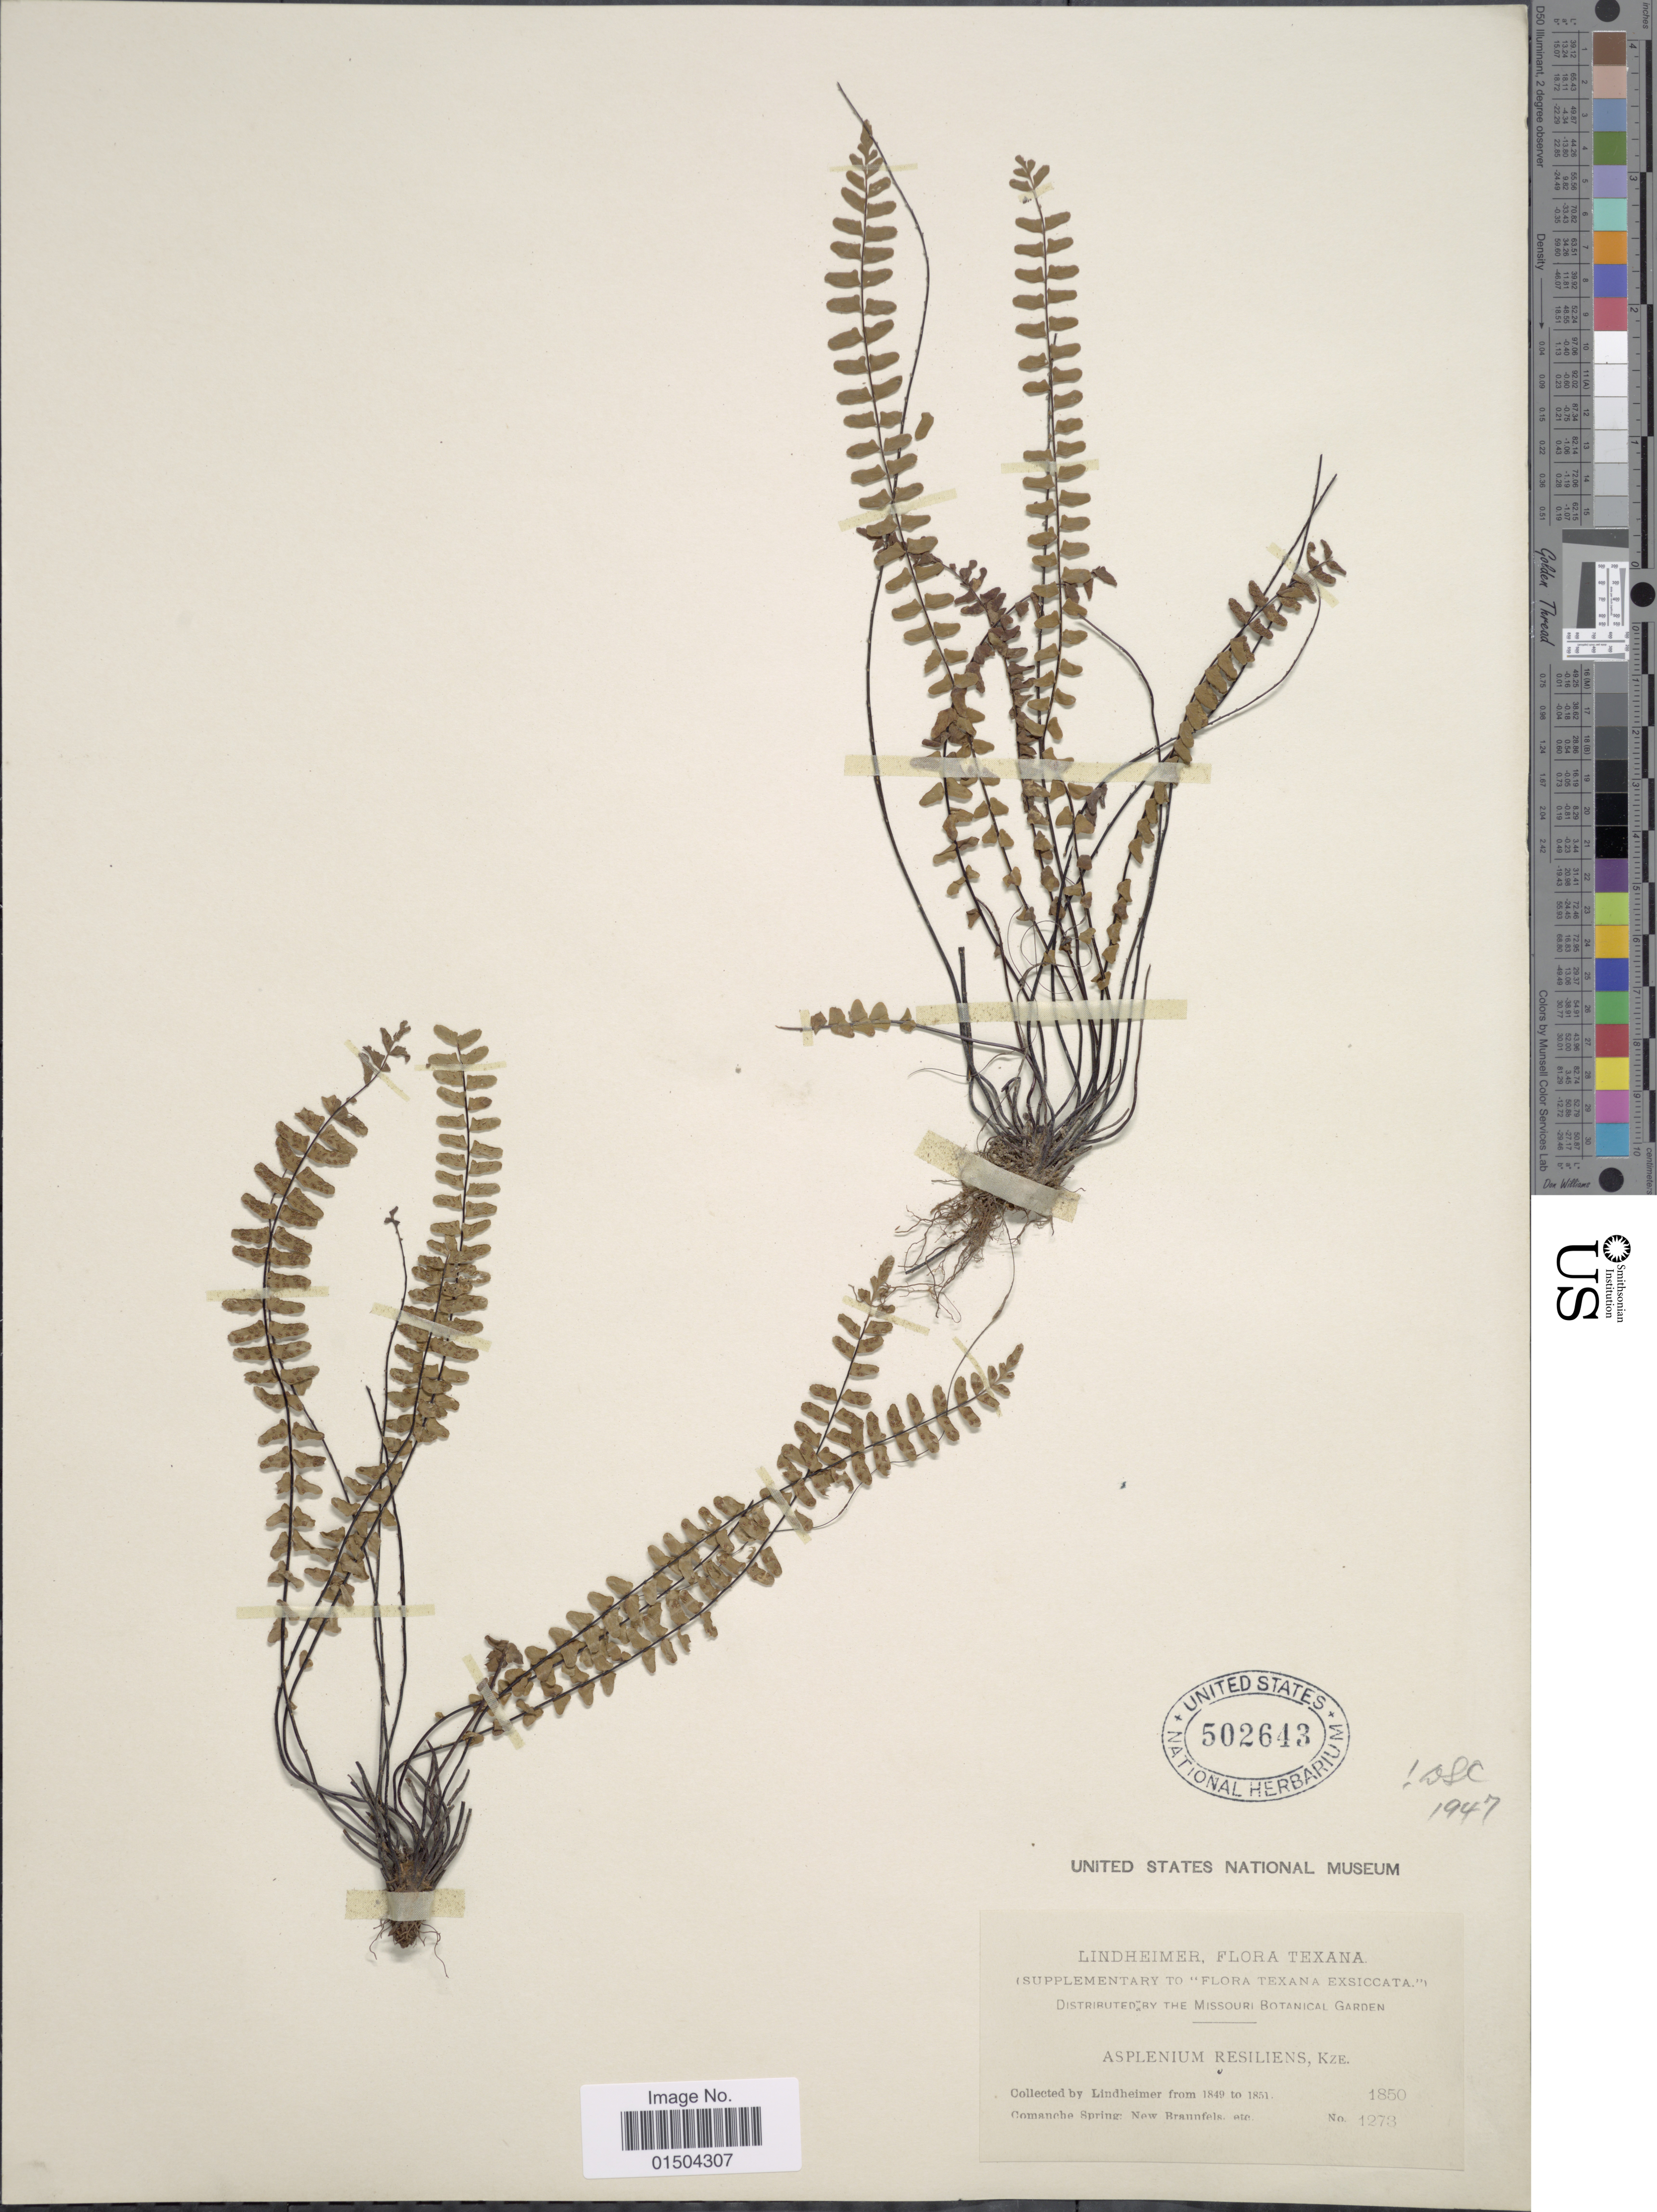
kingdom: Plantae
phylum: Tracheophyta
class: Polypodiopsida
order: Polypodiales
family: Aspleniaceae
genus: Asplenium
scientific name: Asplenium resiliens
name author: Kunze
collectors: -. Lindheimer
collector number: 1273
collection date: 1850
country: United States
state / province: Texas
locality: Comanche Spring: New Braunfels, etc.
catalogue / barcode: US 502643